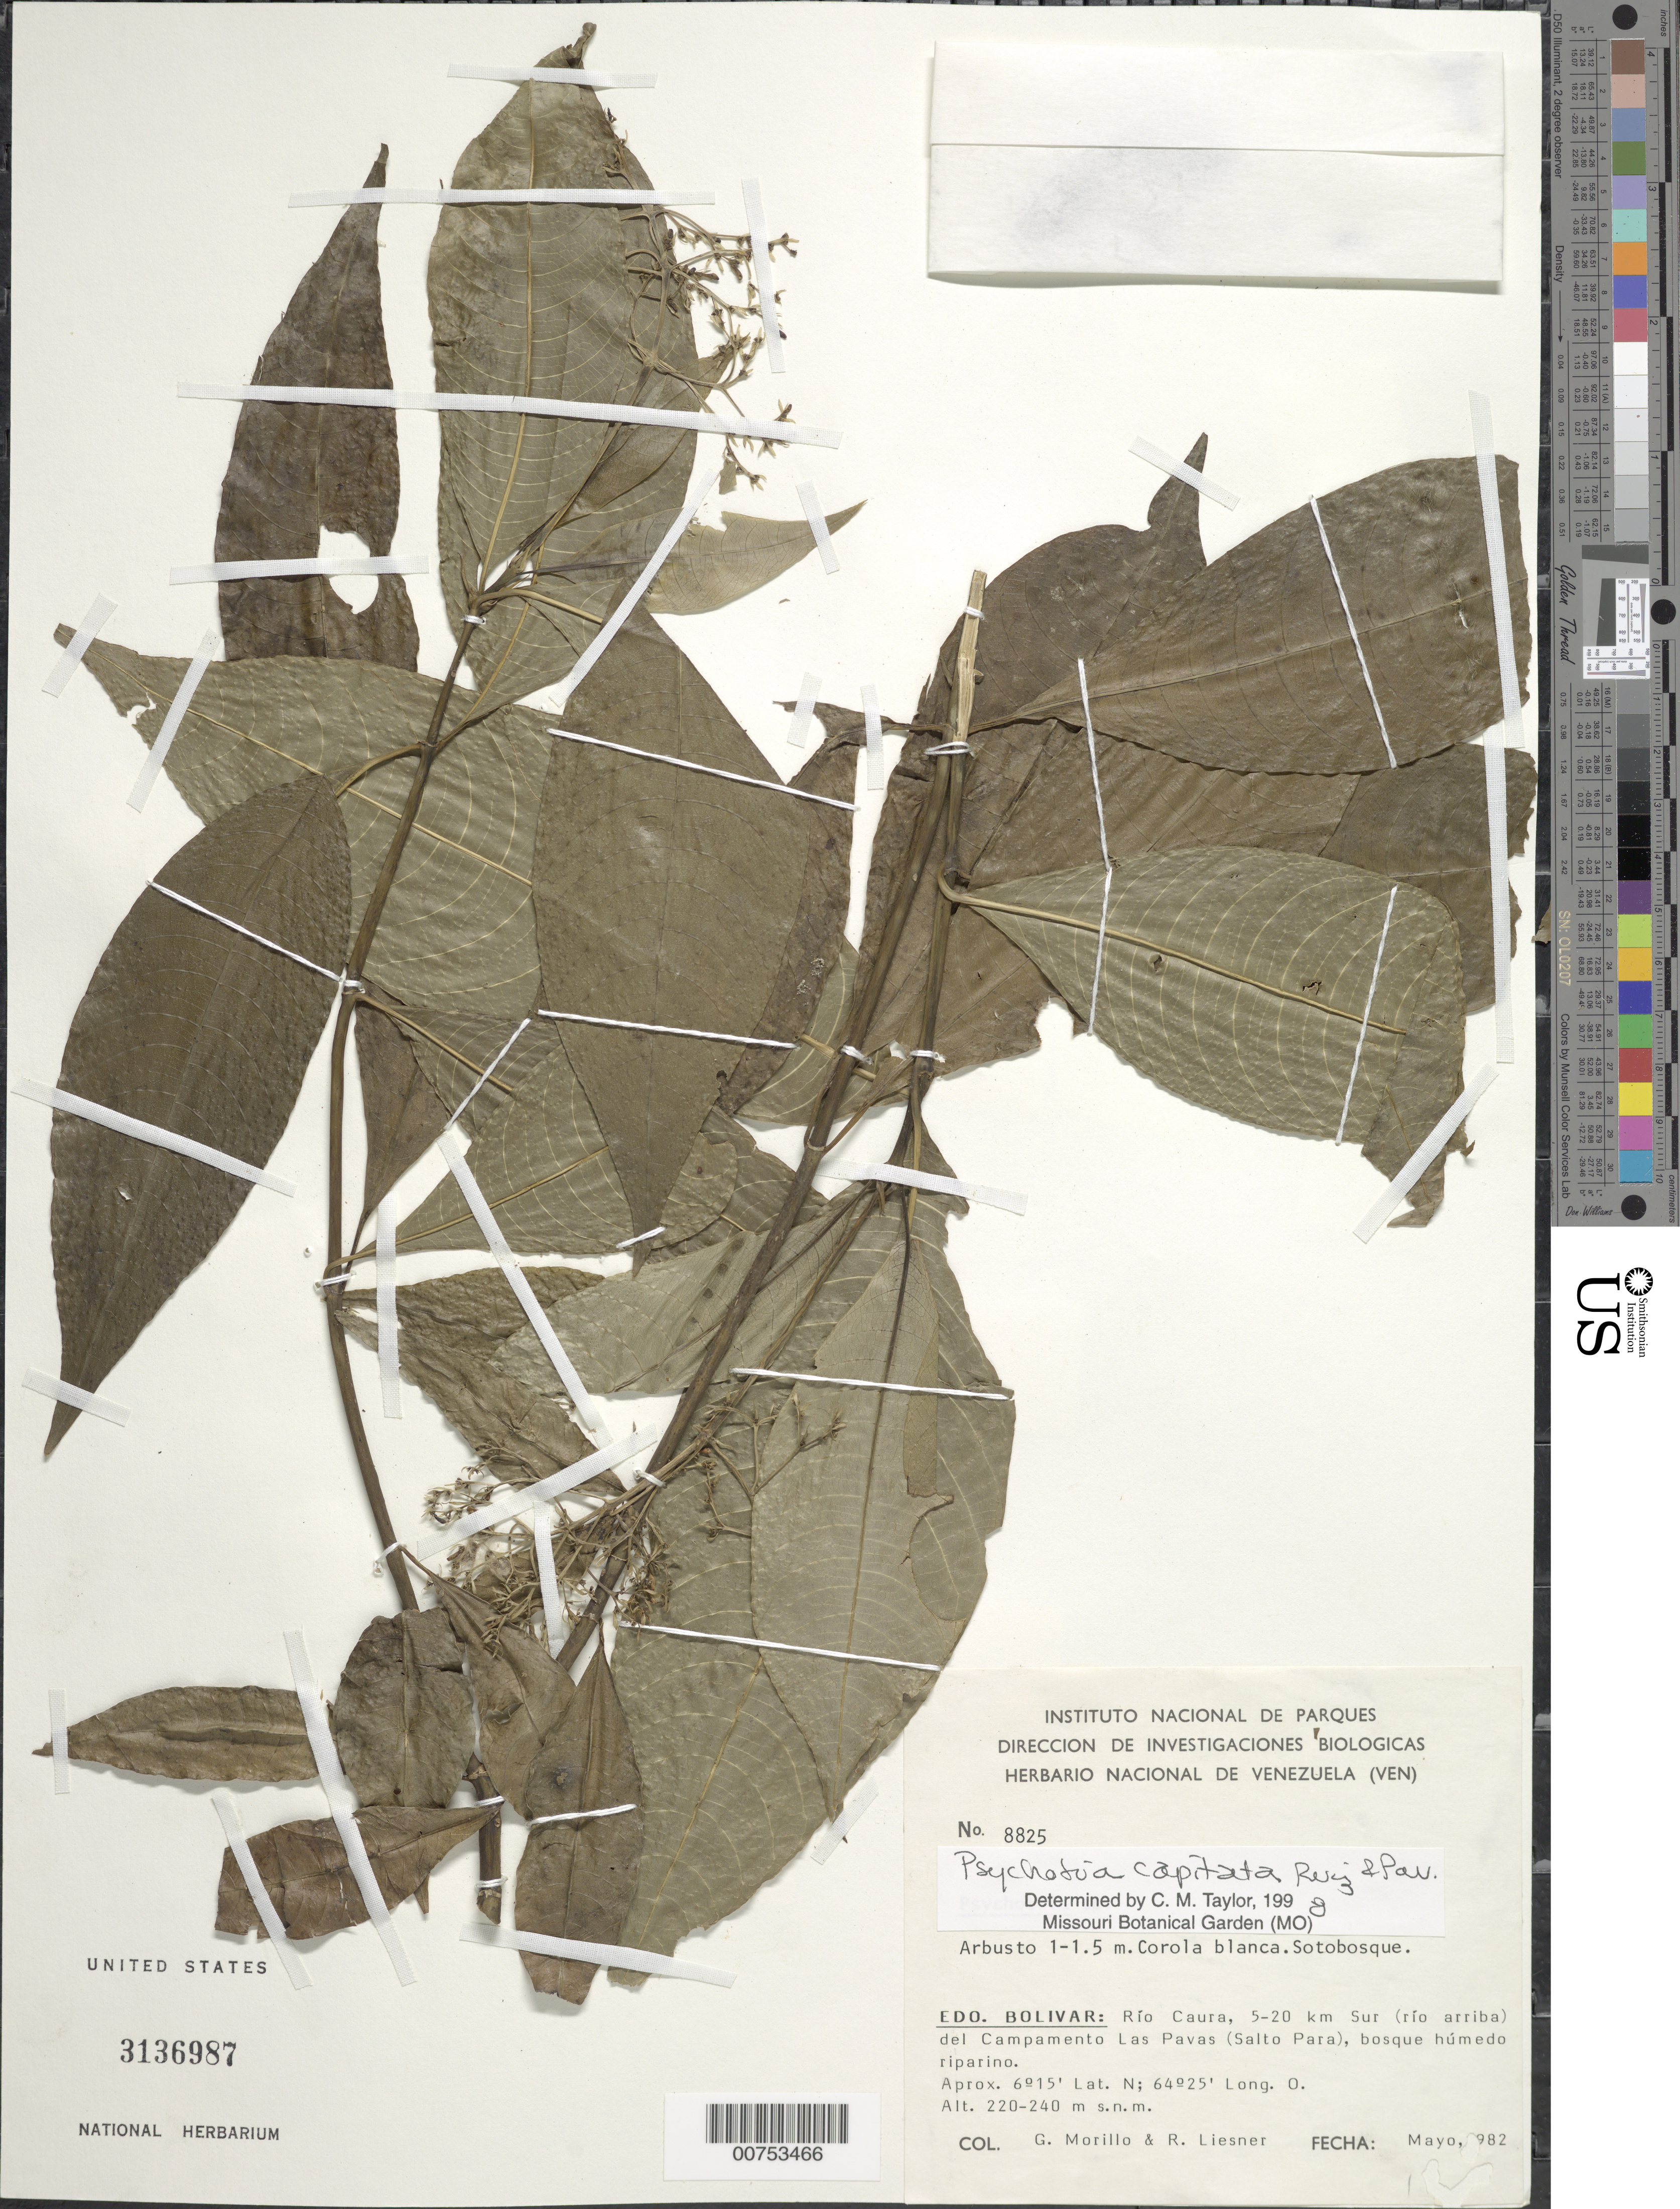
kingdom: Plantae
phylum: Tracheophyta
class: Magnoliopsida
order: Gentianales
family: Rubiaceae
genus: Psychotria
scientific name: Psychotria capitata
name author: Ruiz & Pav.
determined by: Taylor, Charlotte M.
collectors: G. Morillo & R. L. Liesner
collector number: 8825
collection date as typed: May-82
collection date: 1982-05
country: Venezuela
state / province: Bolívar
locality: Río Caura, 5-20 km Sur (río arriba) del Campamento Las Pavas (Salto Para)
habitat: Bosque húmedo riparino; sotobosque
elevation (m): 220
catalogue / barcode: US 3136987